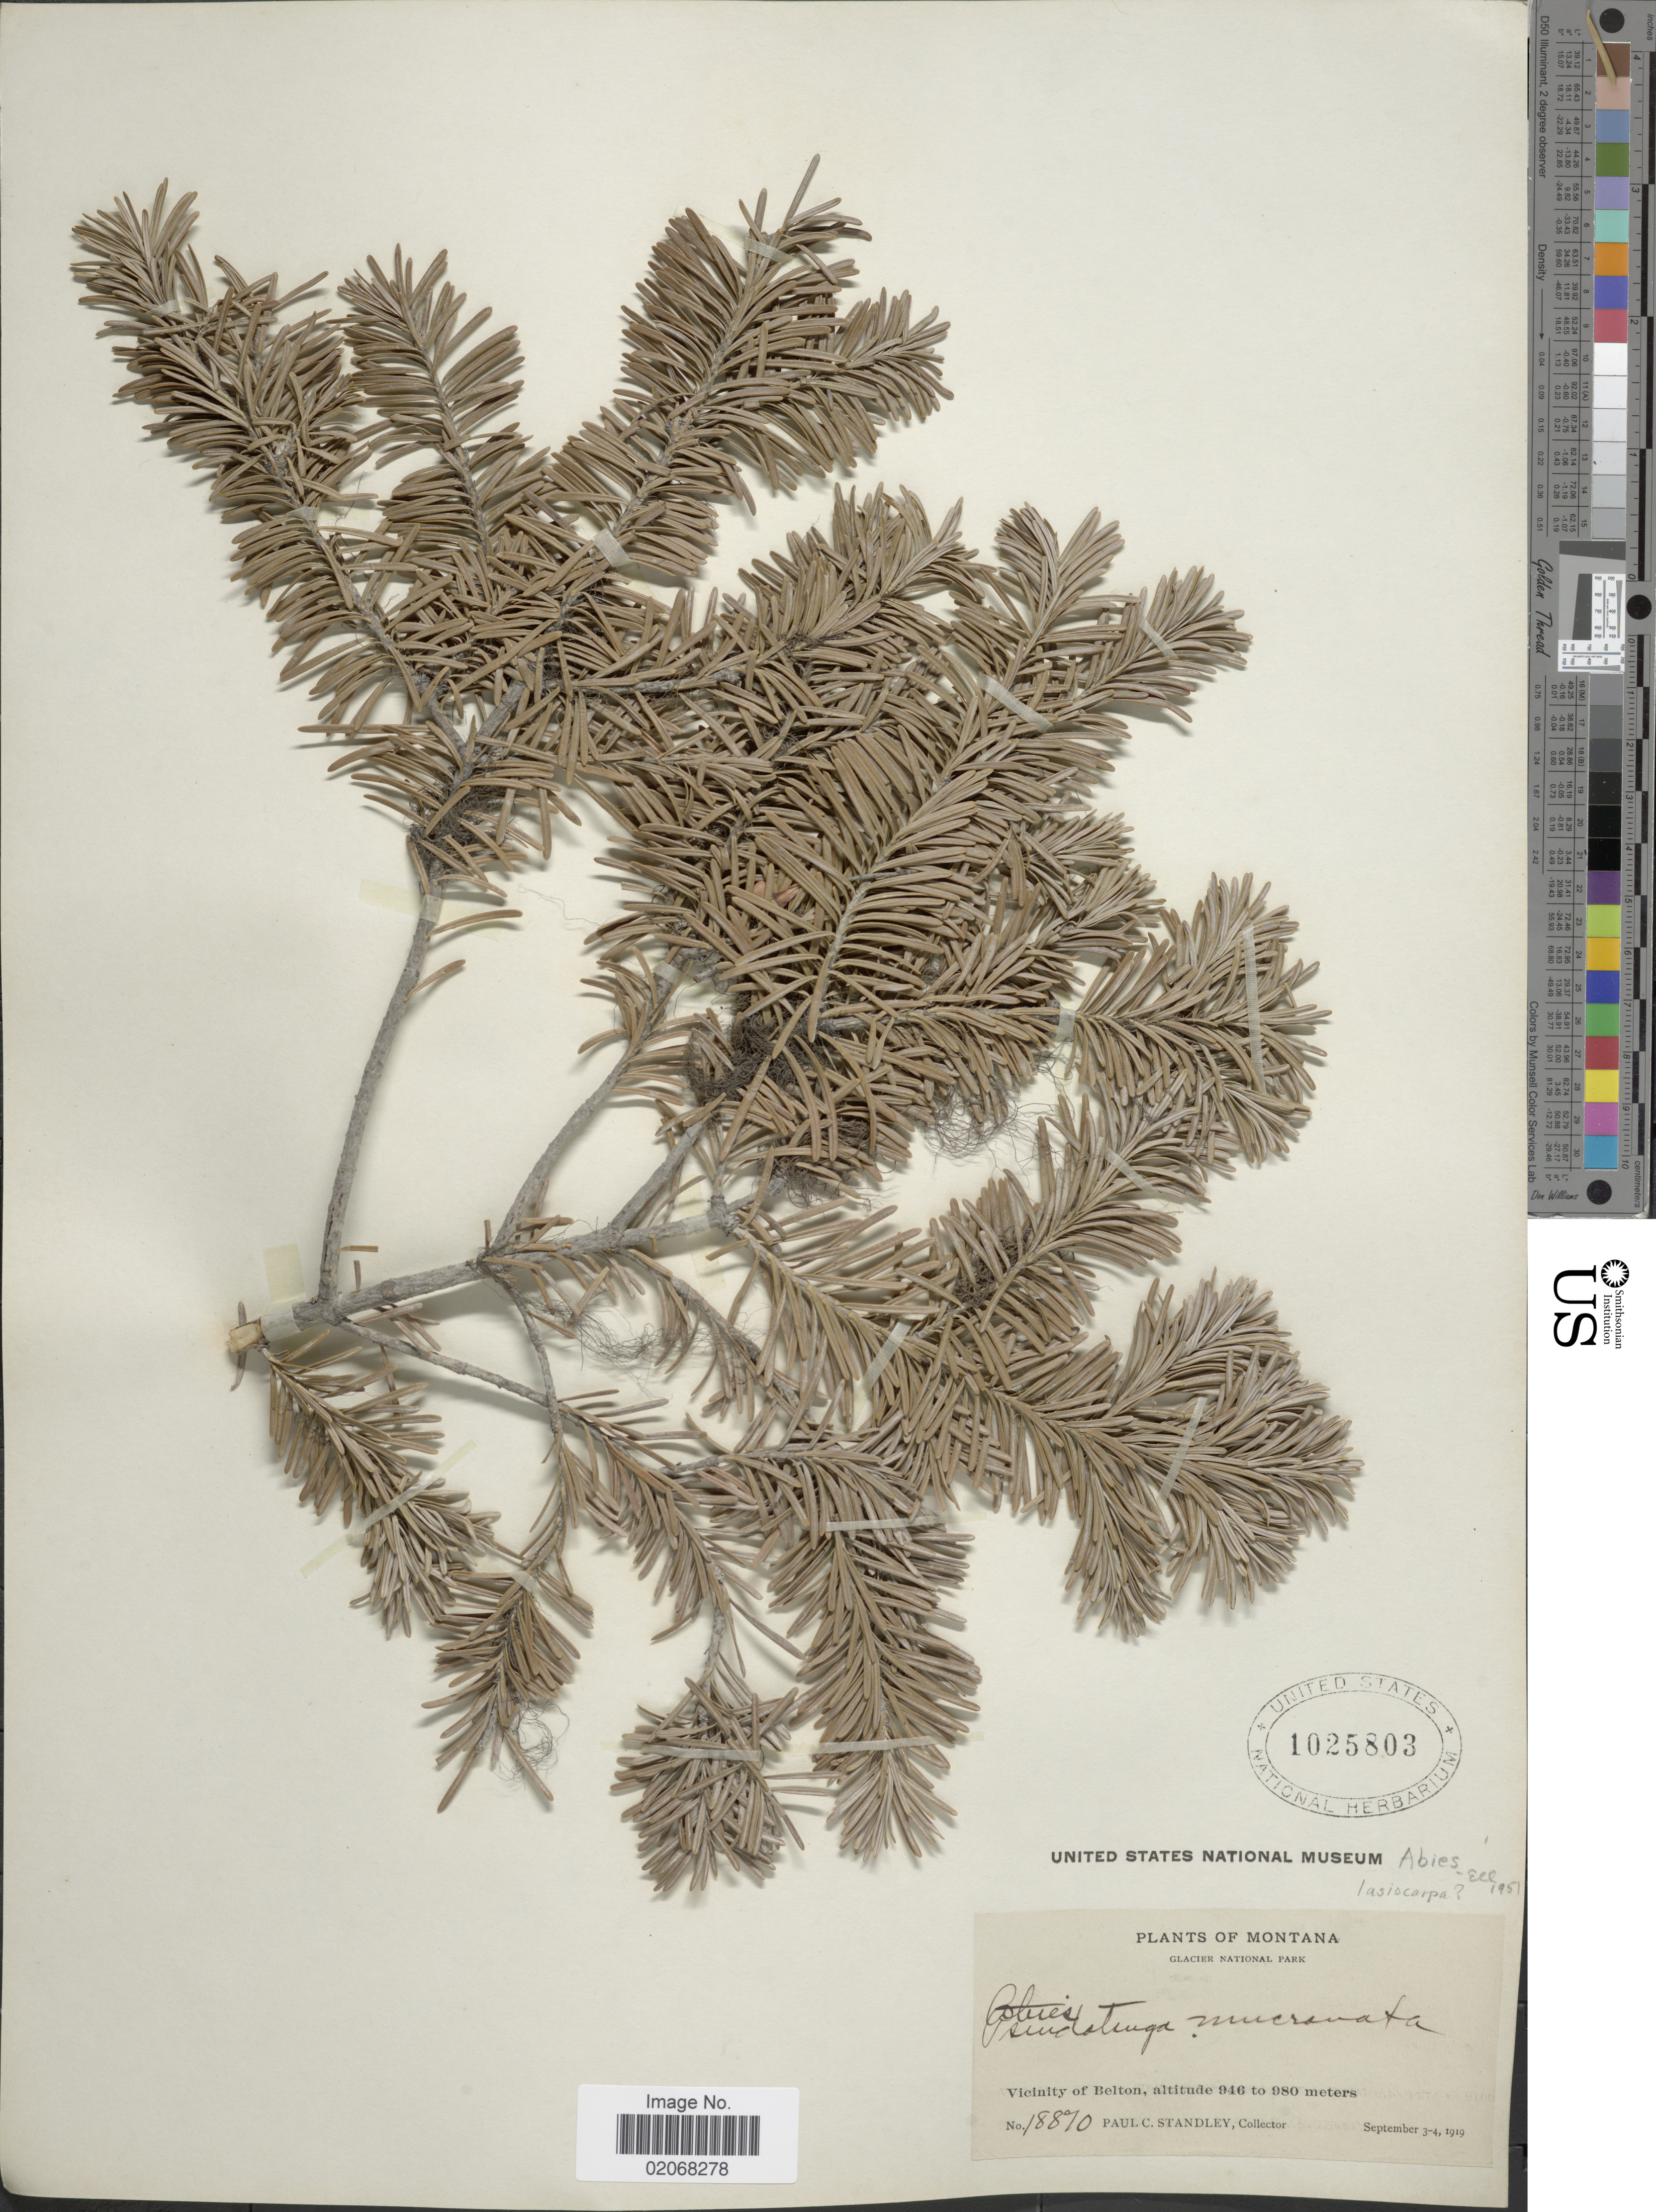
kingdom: Plantae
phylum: Tracheophyta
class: Pinopsida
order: Pinales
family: Pinaceae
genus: Abies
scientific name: Abies lasiocarpa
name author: (Hook.) Nutt.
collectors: P. C. Standley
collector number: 18870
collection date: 1919-09-03/1919-09-04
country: United States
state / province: Montana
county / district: Flathead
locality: Glacier National Park, Vicinity of Belton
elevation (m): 946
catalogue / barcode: US 1025803